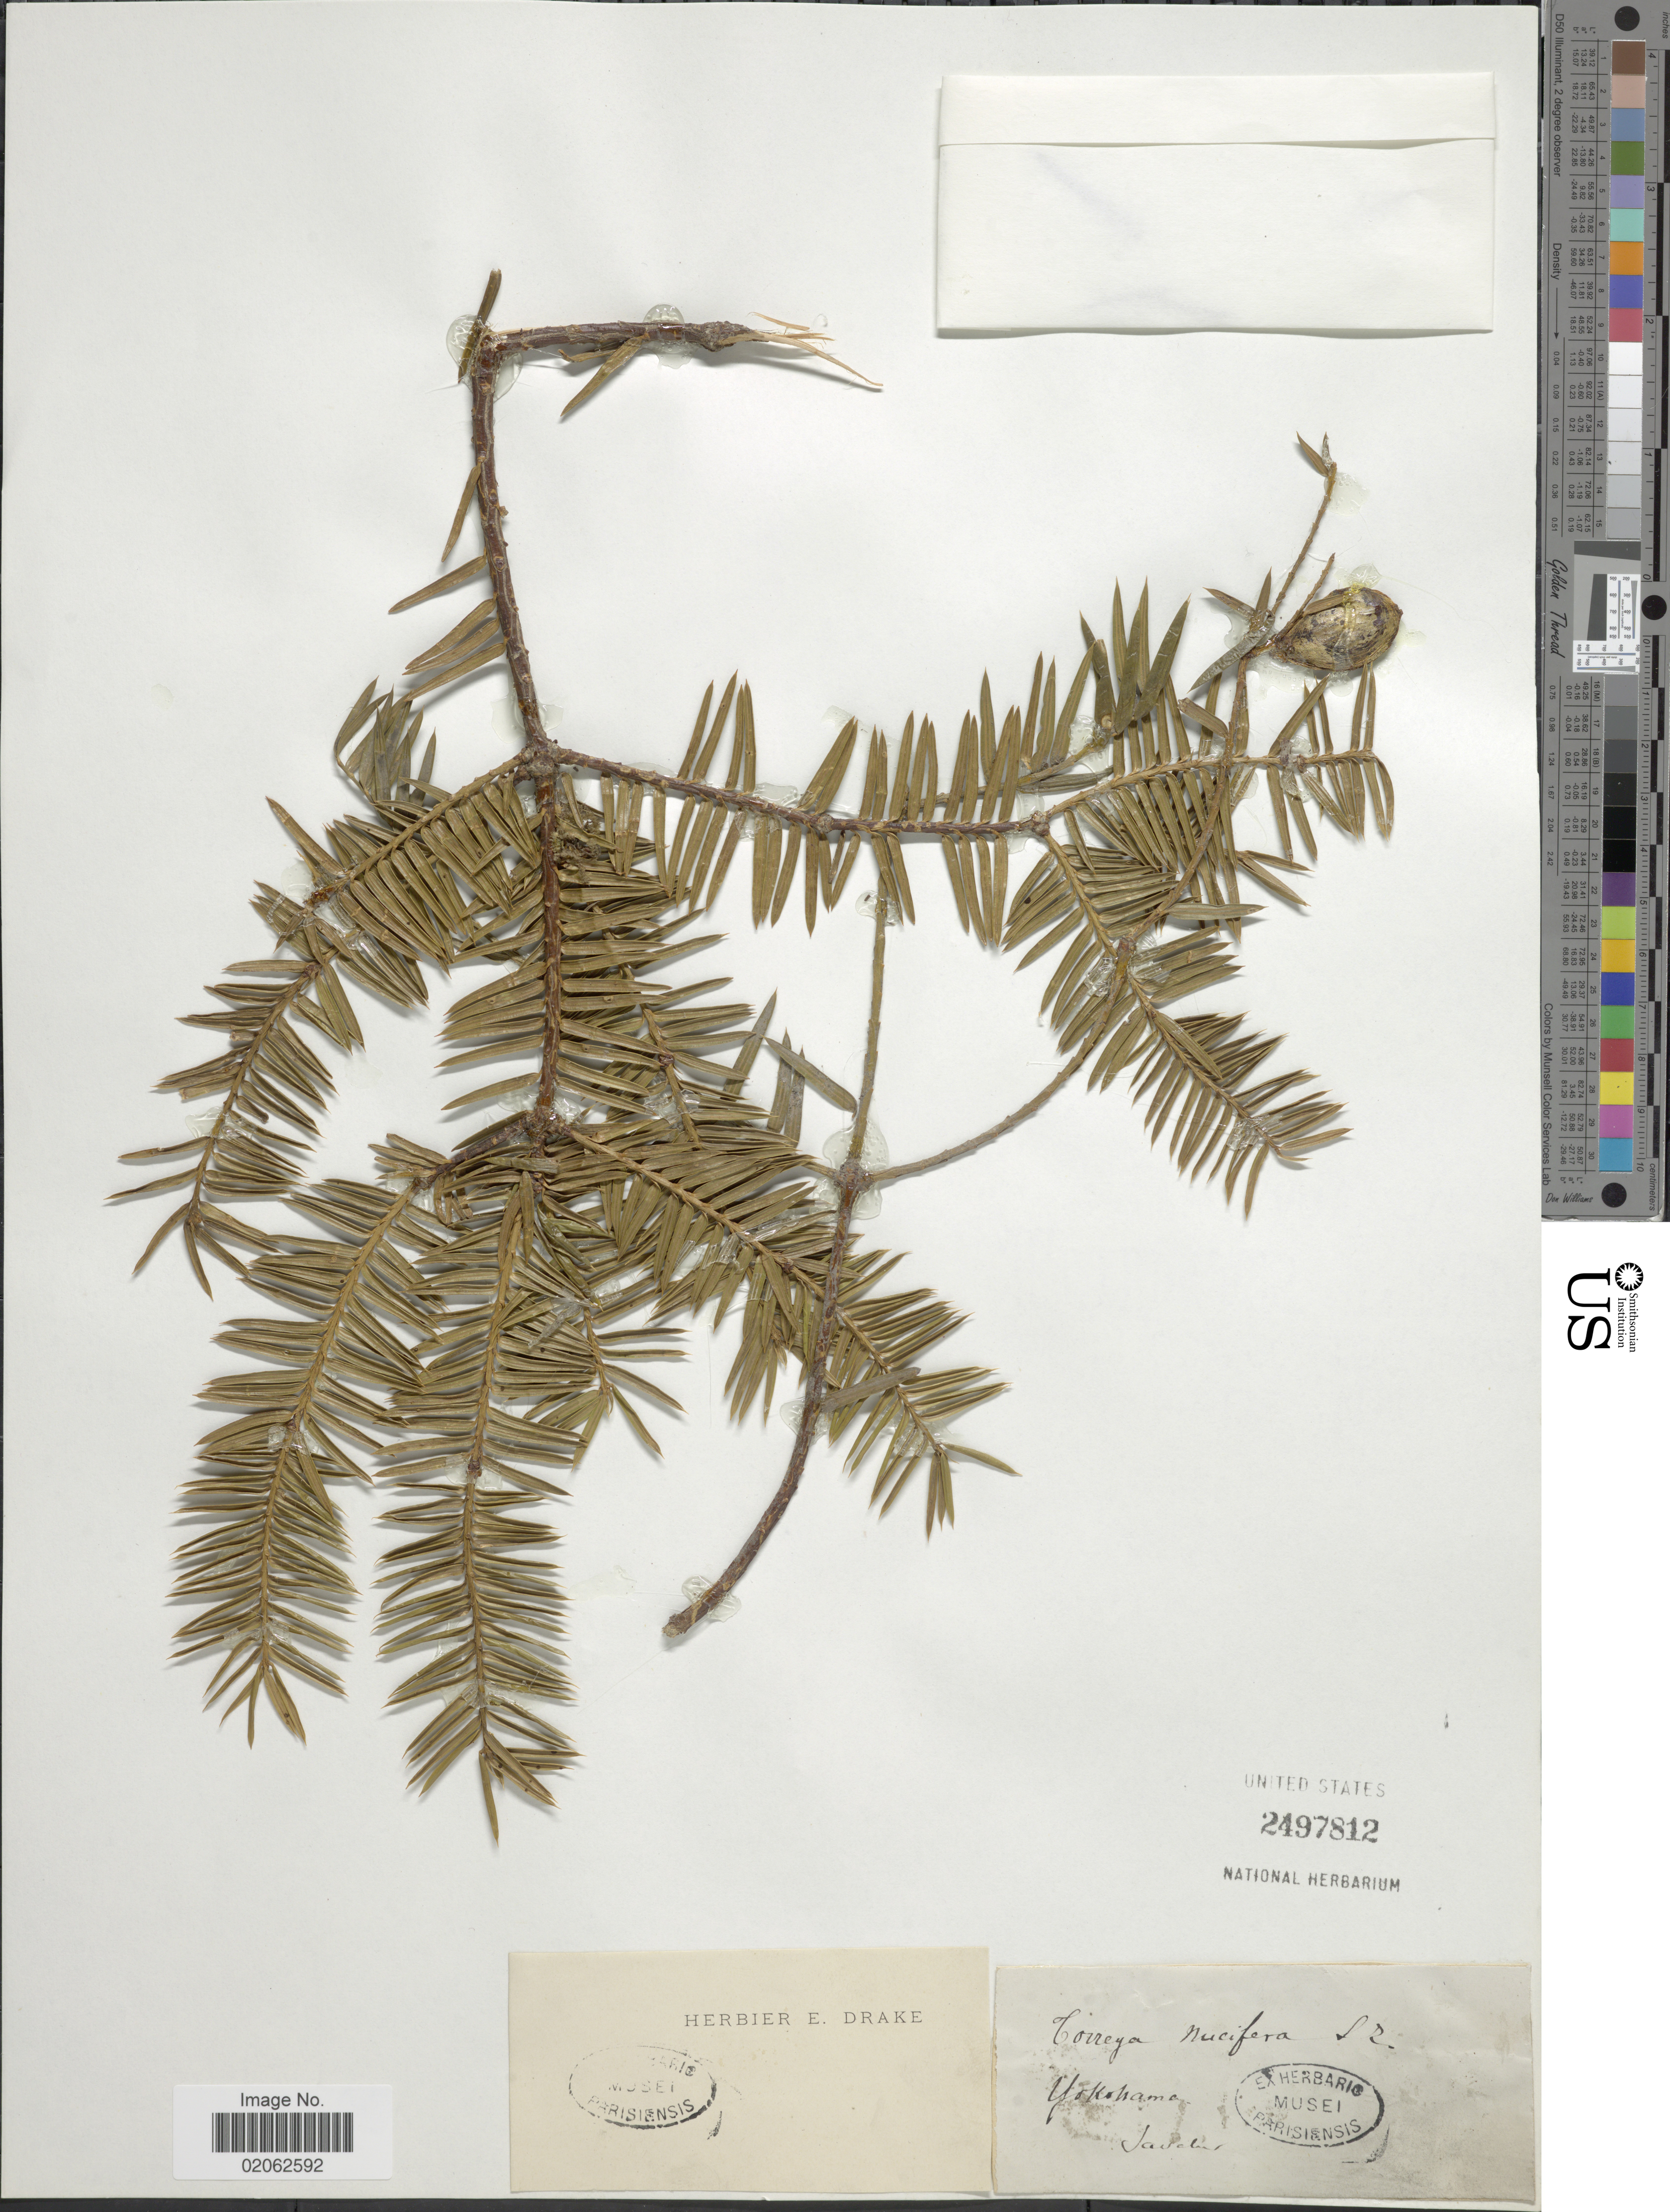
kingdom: Plantae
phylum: Tracheophyta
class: Pinopsida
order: Pinales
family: Taxaceae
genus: Torreya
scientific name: Torreya nucifera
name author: (L.) Siebold & Zucc.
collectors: Savatier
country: Japan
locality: Yokohama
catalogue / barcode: US 2497812